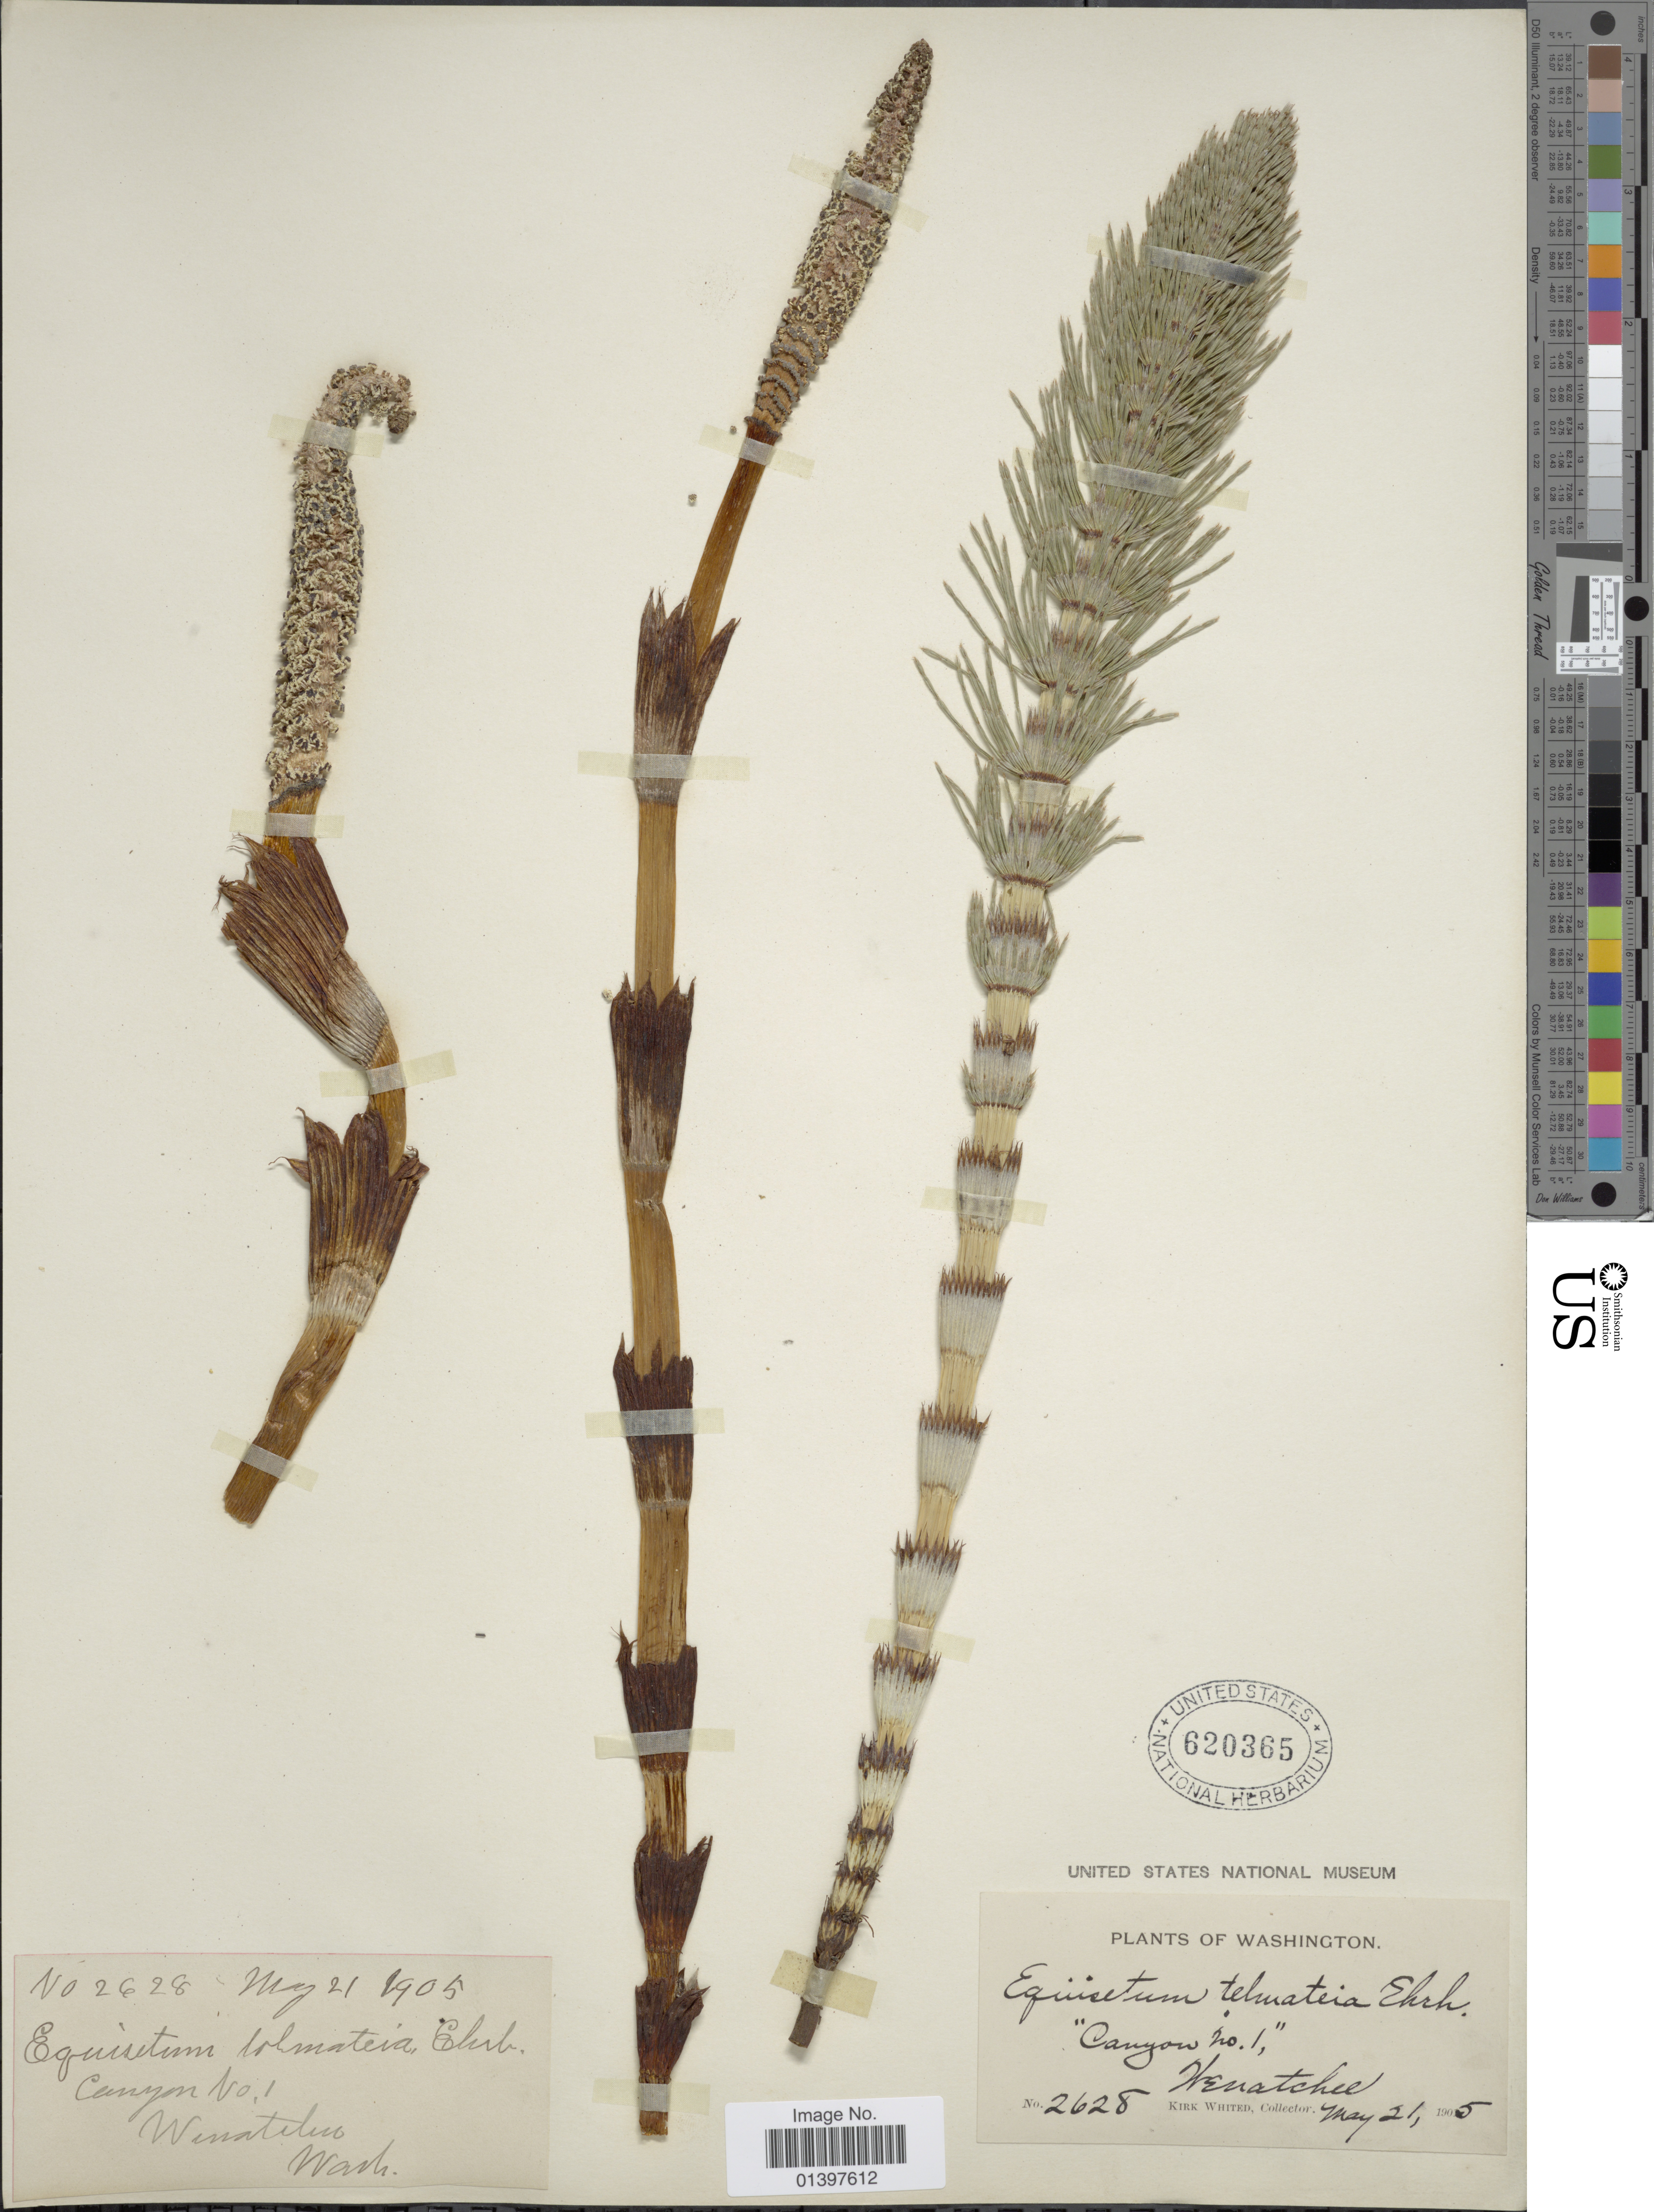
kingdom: Plantae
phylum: Tracheophyta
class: Polypodiopsida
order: Equisetales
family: Equisetaceae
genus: Equisetum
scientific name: Equisetum telmateia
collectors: K. Whited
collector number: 2628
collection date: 1905-05-21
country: United States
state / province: Washington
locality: Canyon no.1, Henatchee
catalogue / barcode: US 620365